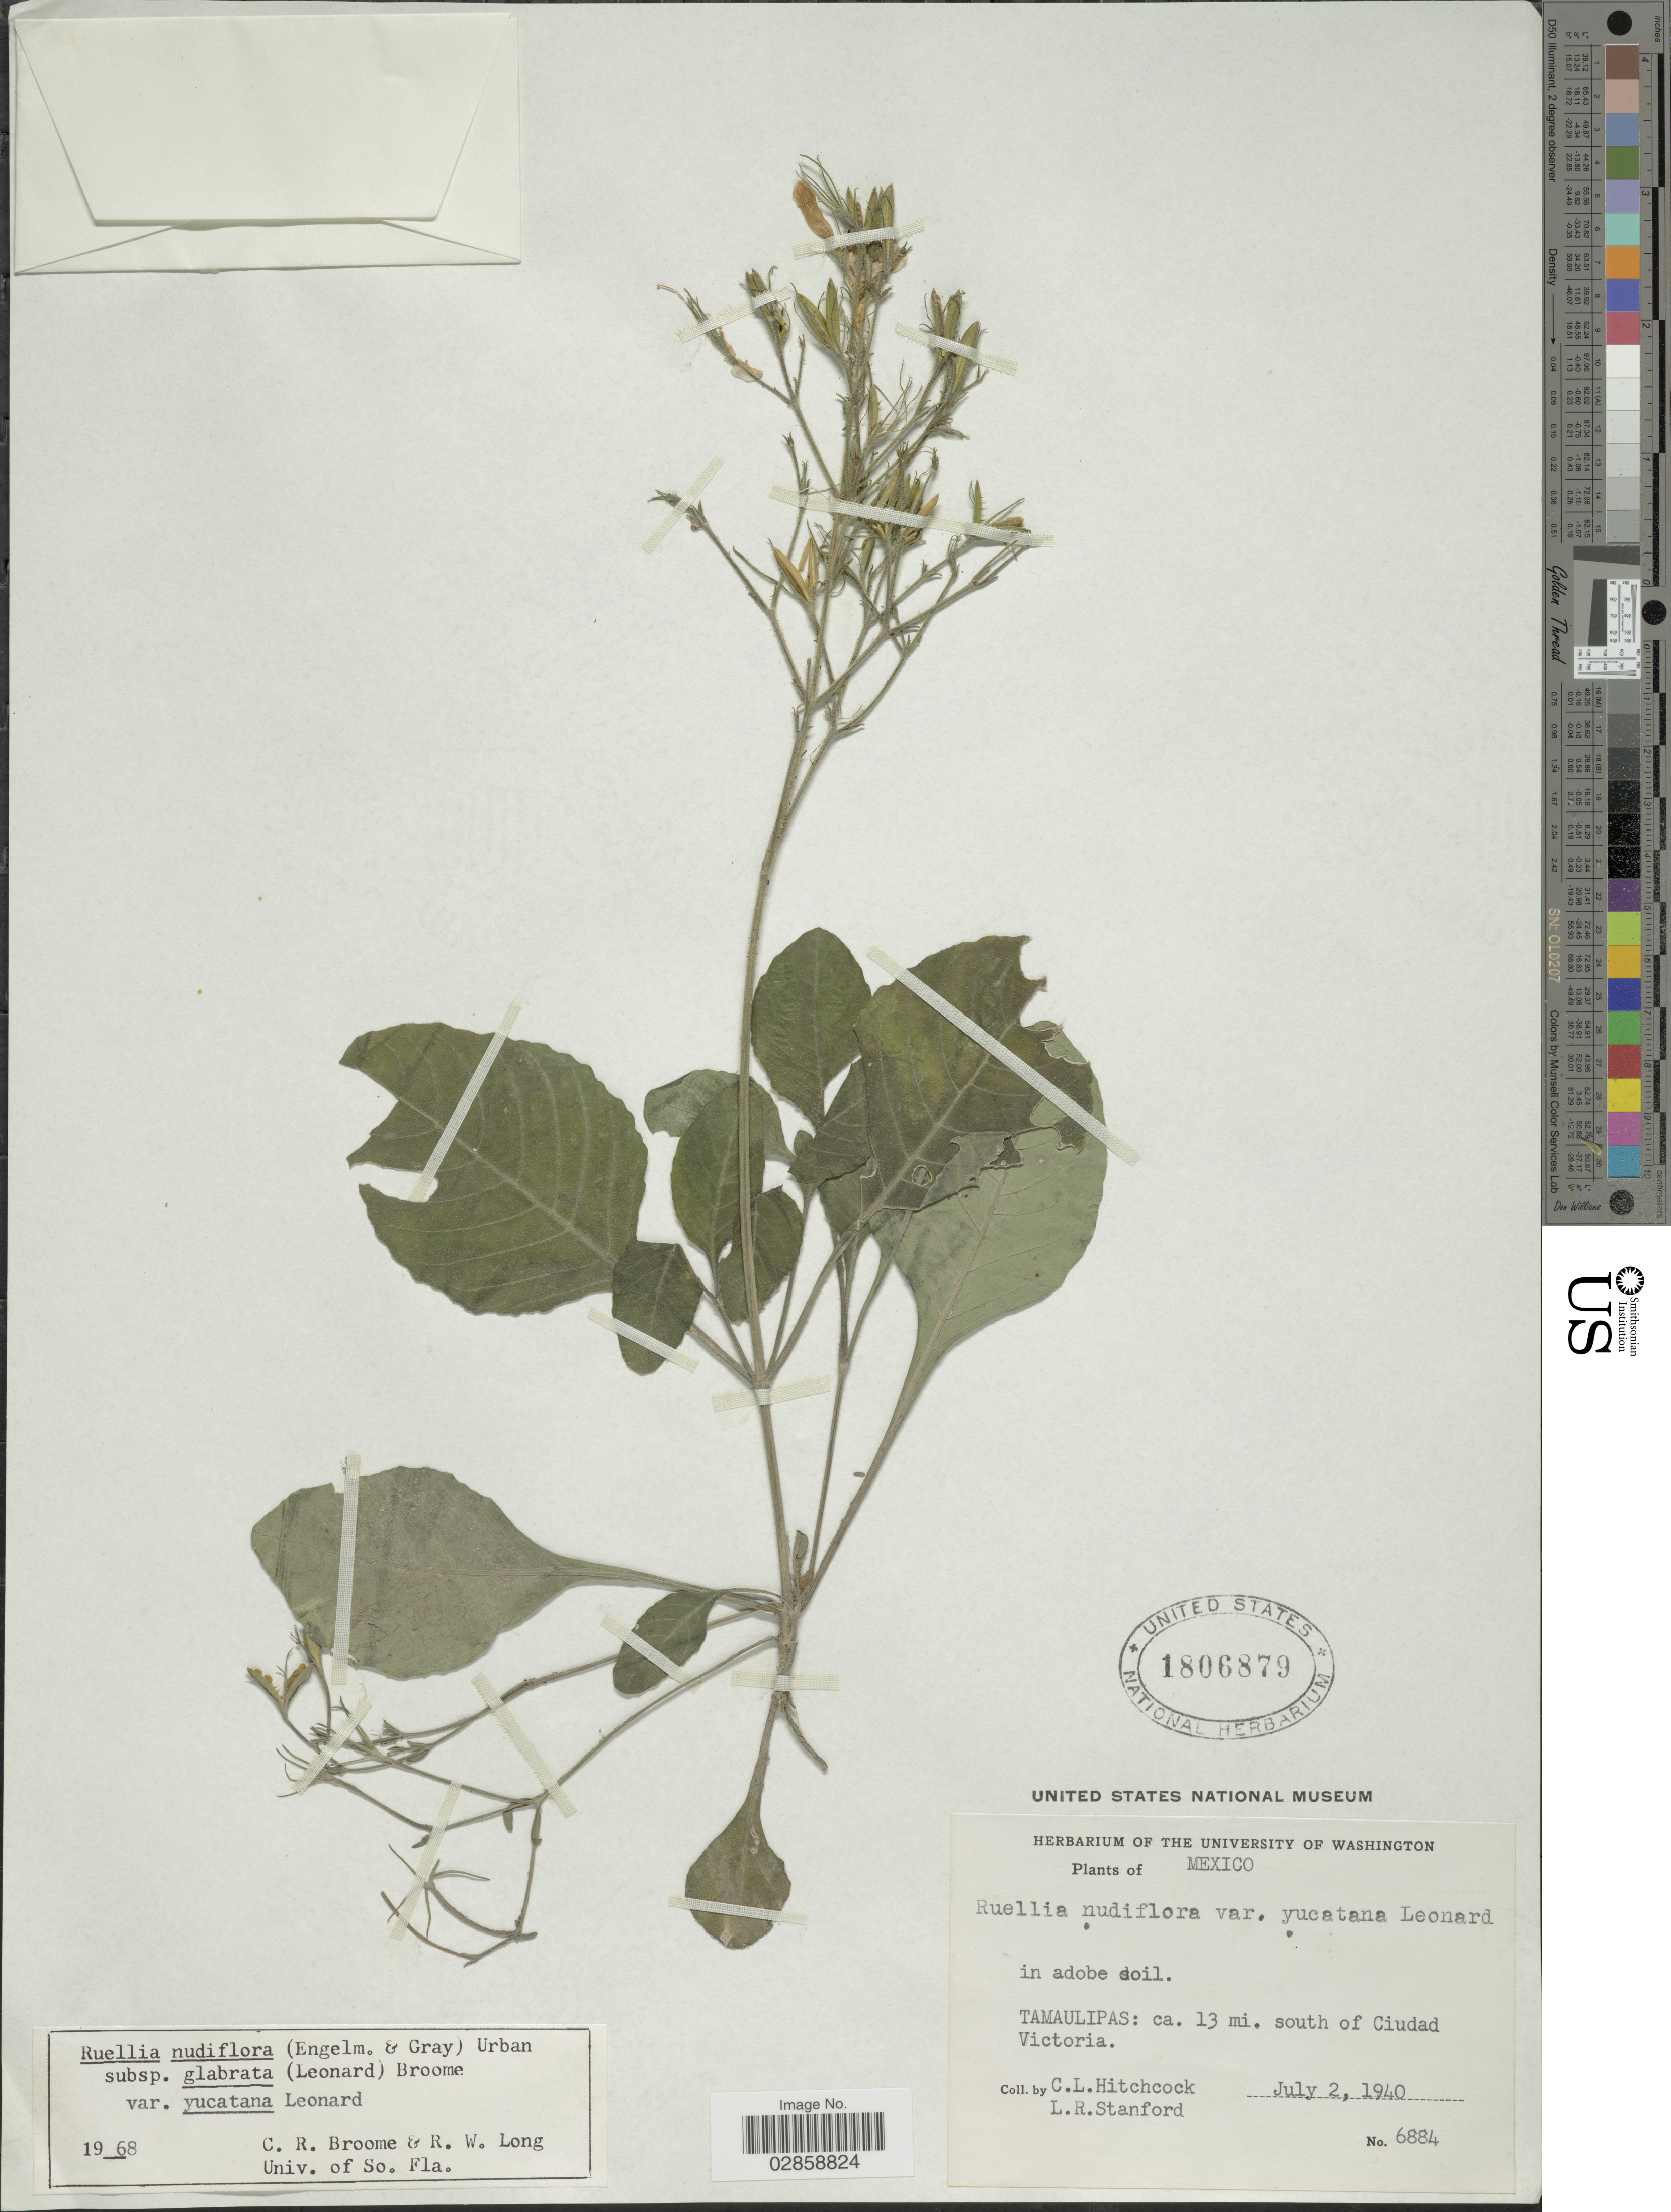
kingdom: Plantae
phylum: Tracheophyta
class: Magnoliopsida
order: Lamiales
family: Acanthaceae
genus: Ruellia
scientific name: Ruellia yucatana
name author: (Leonard) Tharp & F.A. Barkley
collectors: C. L. Hitchcock & L. R. Stanford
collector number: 6884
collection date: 1940-07-02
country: Mexico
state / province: Tamaulipas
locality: Ca. 13 mi. south of Ciudad Victoria.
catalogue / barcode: US 1806879